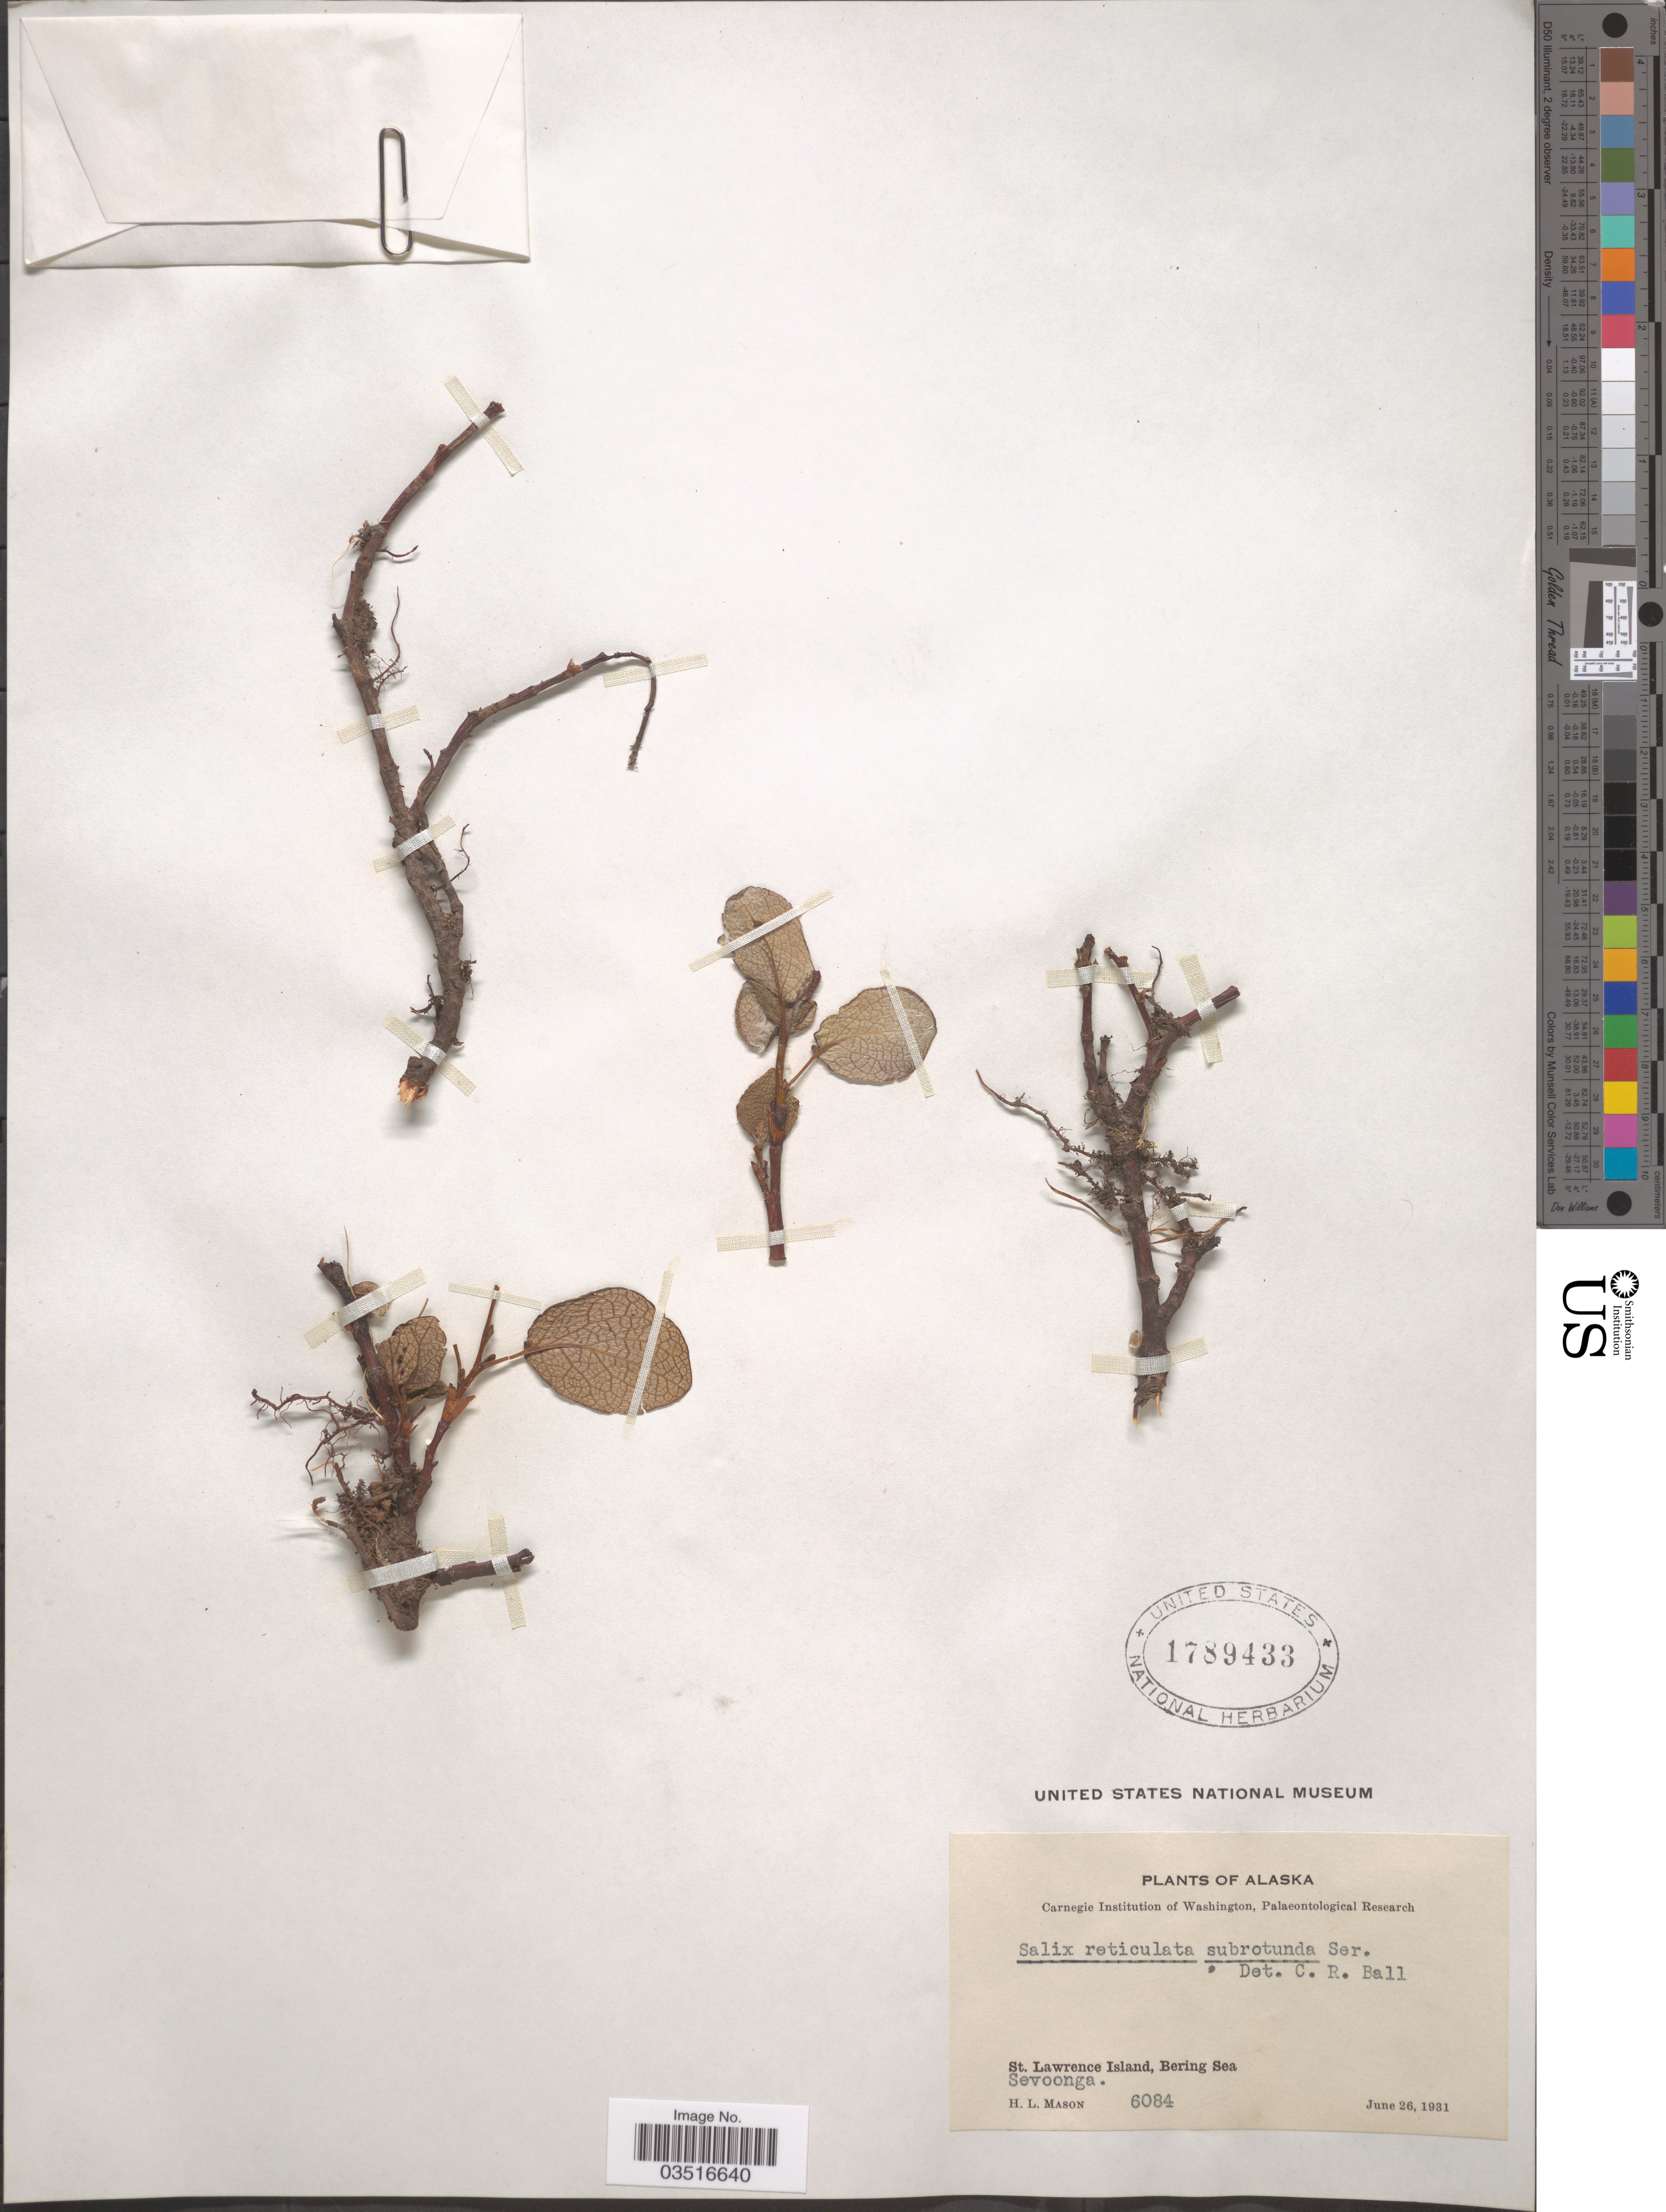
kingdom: Plantae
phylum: Tracheophyta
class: Magnoliopsida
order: Malpighiales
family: Salicaceae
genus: Salix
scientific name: Salix reticulata var. subrotunda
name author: Ser.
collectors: H. L. Mason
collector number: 6084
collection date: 1931-06-26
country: United States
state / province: Alaska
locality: St. Lawrence Island, Bering Sea. Sevoonga.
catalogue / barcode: US 1789433